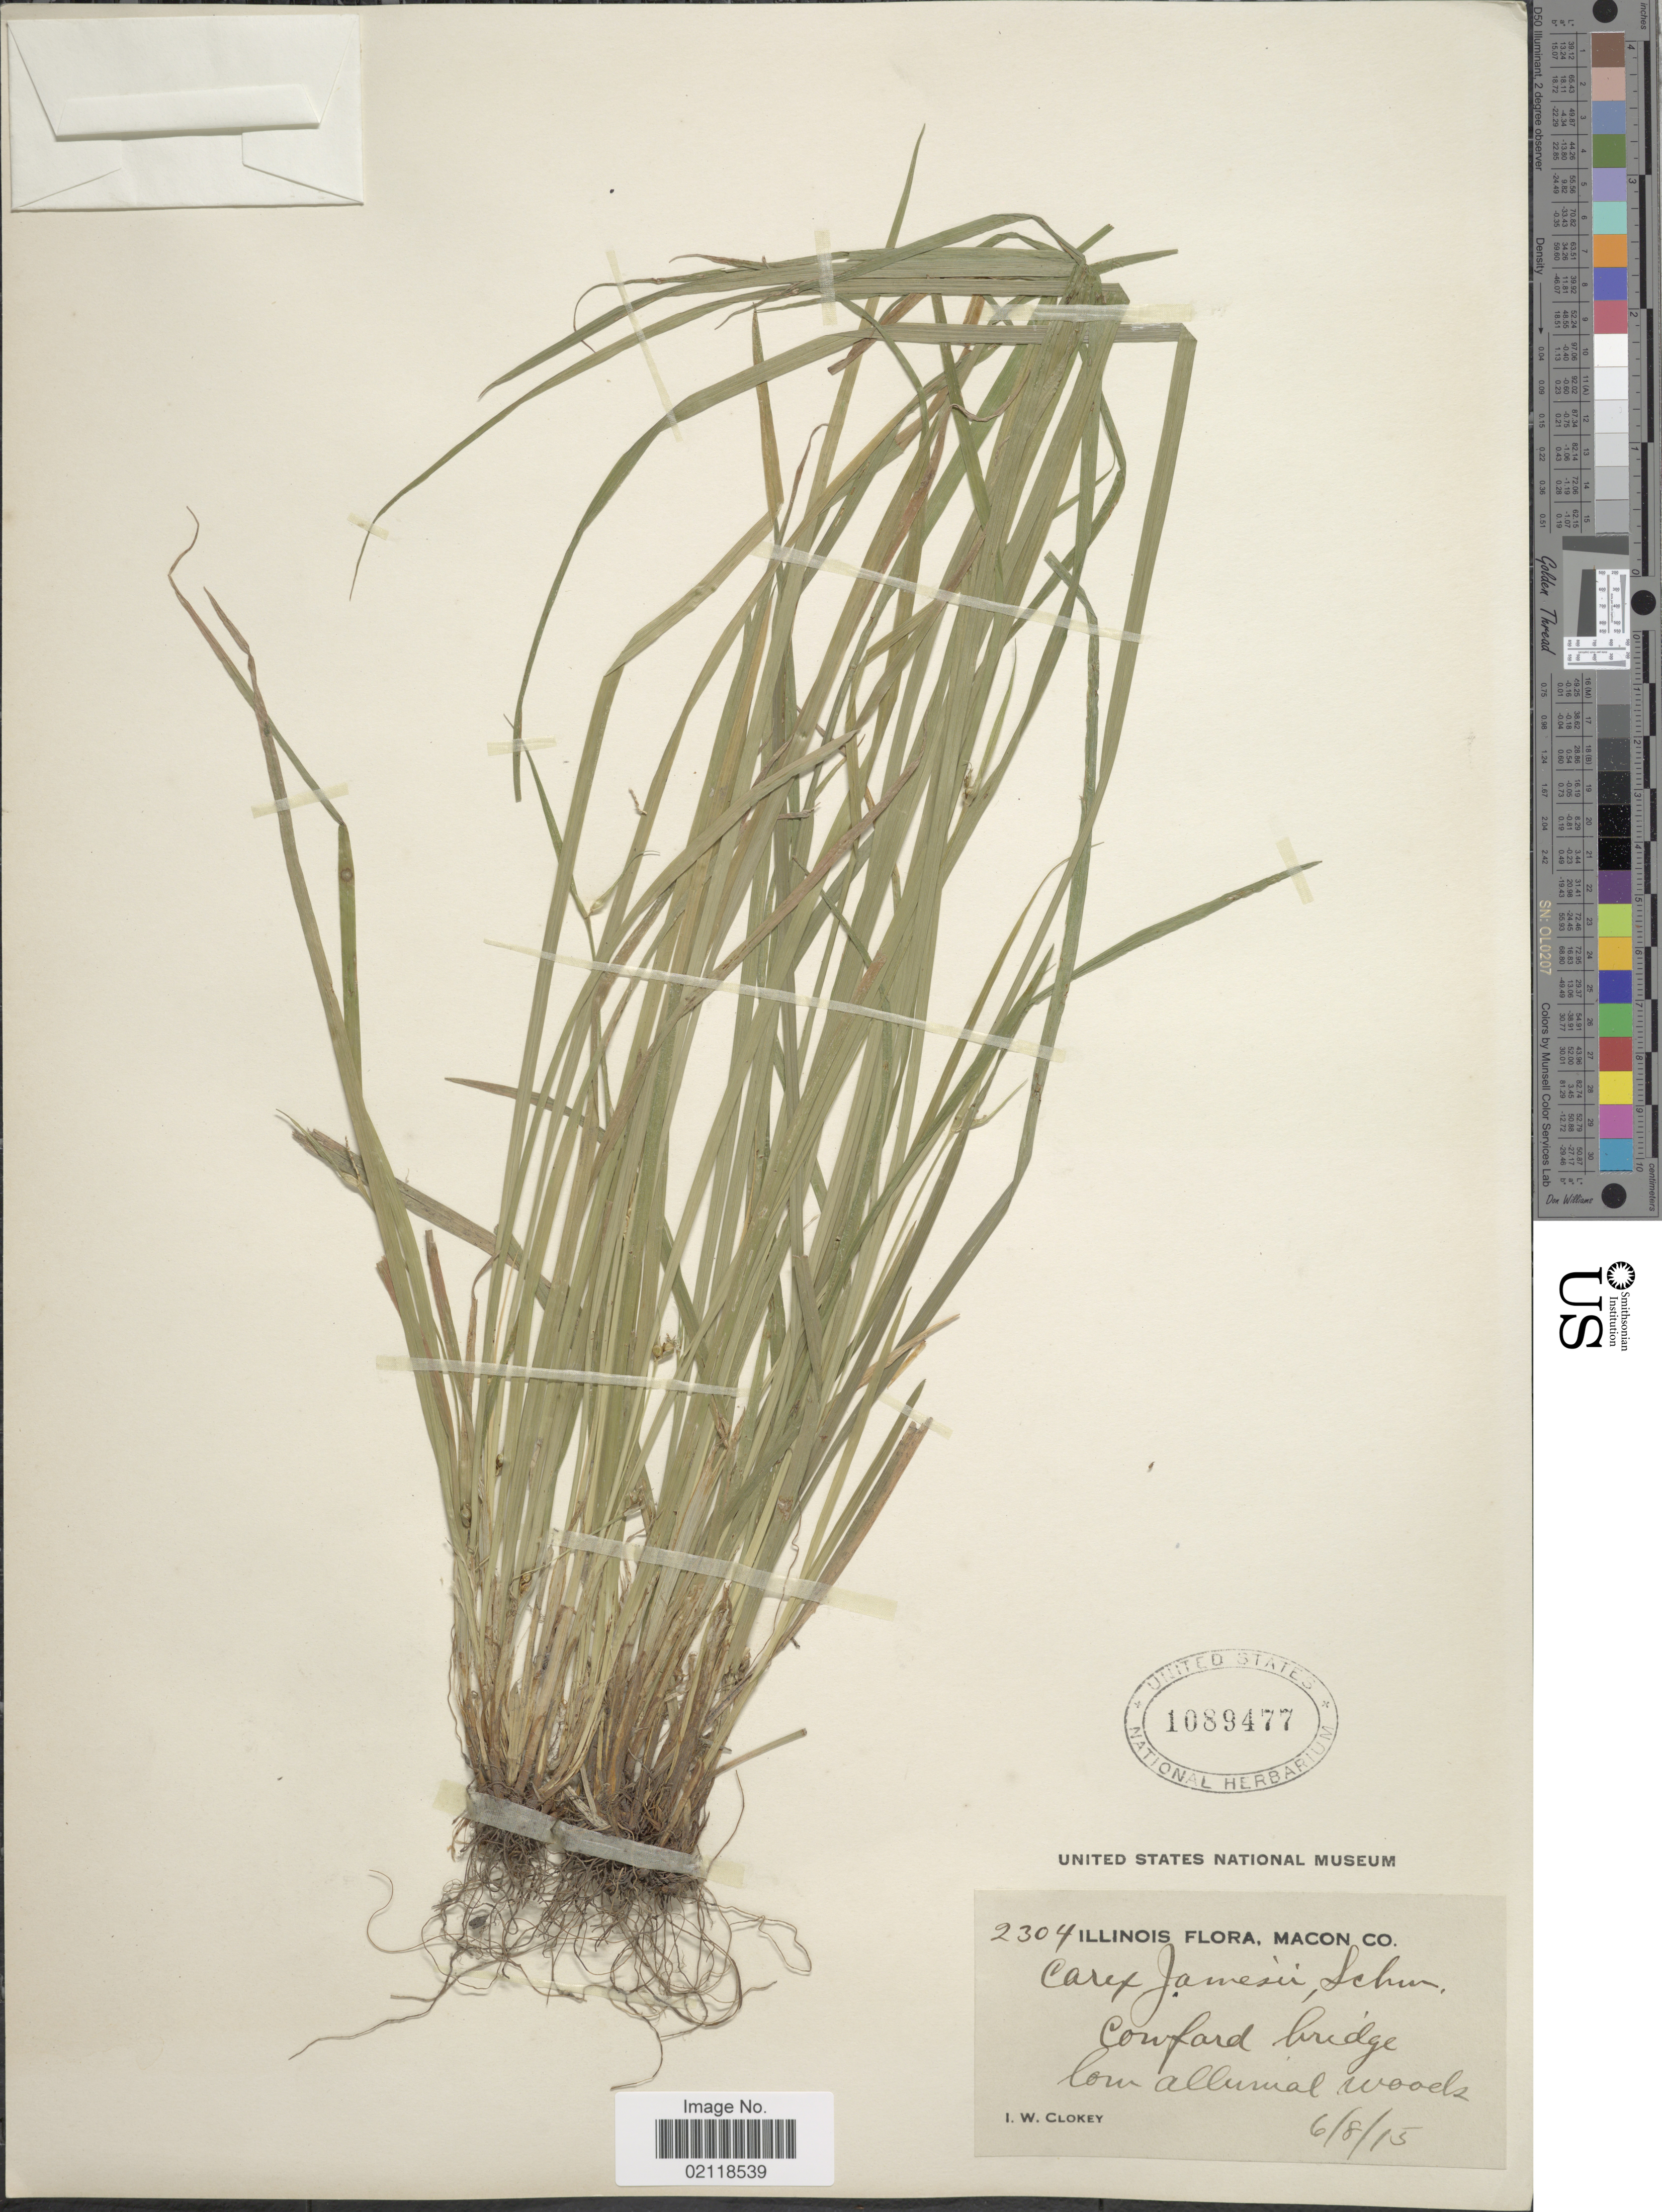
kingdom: Plantae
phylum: Tracheophyta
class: Liliopsida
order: Poales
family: Cyperaceae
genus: Carex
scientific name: Carex jamesii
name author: Schwein.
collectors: I. W. Clokey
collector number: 2304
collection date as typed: Transcribed d/m/y: 8/6/15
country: United States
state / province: Illinois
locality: Macon Co., Cowford bridge, low alluvial woods.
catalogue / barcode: US 1089477